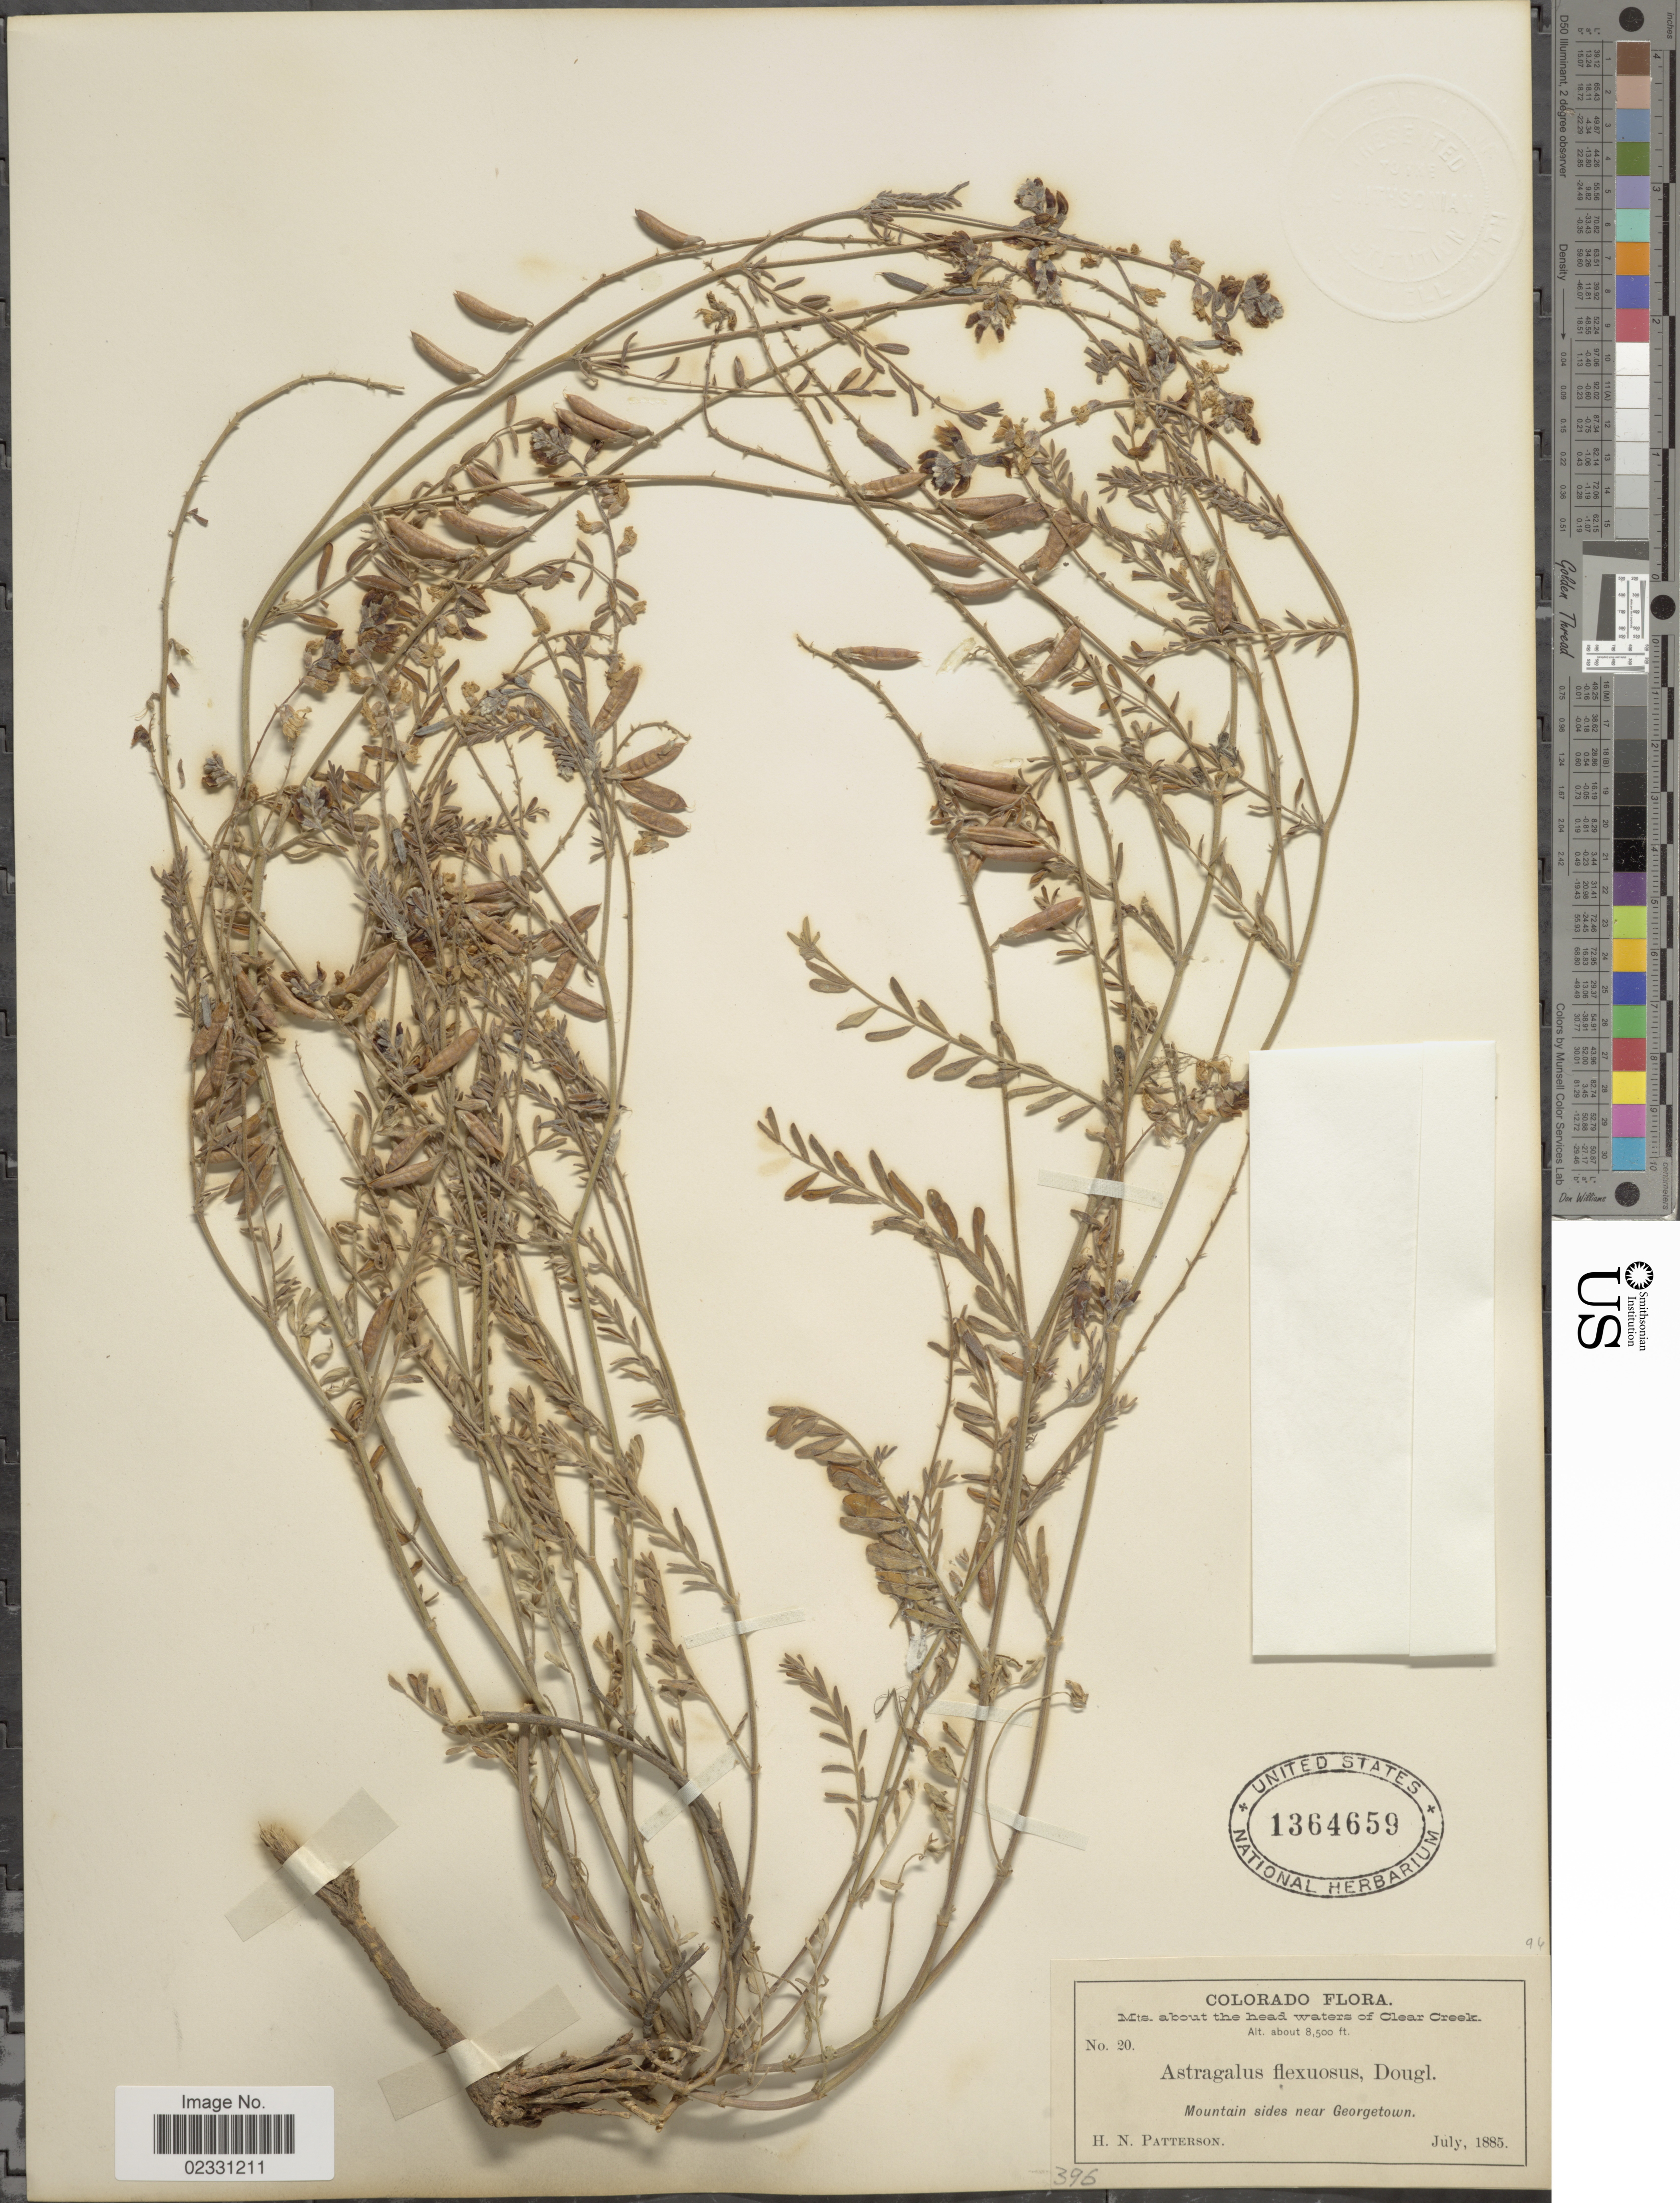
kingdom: Plantae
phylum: Tracheophyta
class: Magnoliopsida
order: Fabales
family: Fabaceae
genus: Astragalus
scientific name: Astragalus flexuosus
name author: (Hook.) Douglas ex G. Don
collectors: H. N. Patterson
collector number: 20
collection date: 1885-07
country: United States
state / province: Colorado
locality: Mountain sides near Georgetown. Mts. about the head waters of Clear Creek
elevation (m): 2591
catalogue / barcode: US 1364659